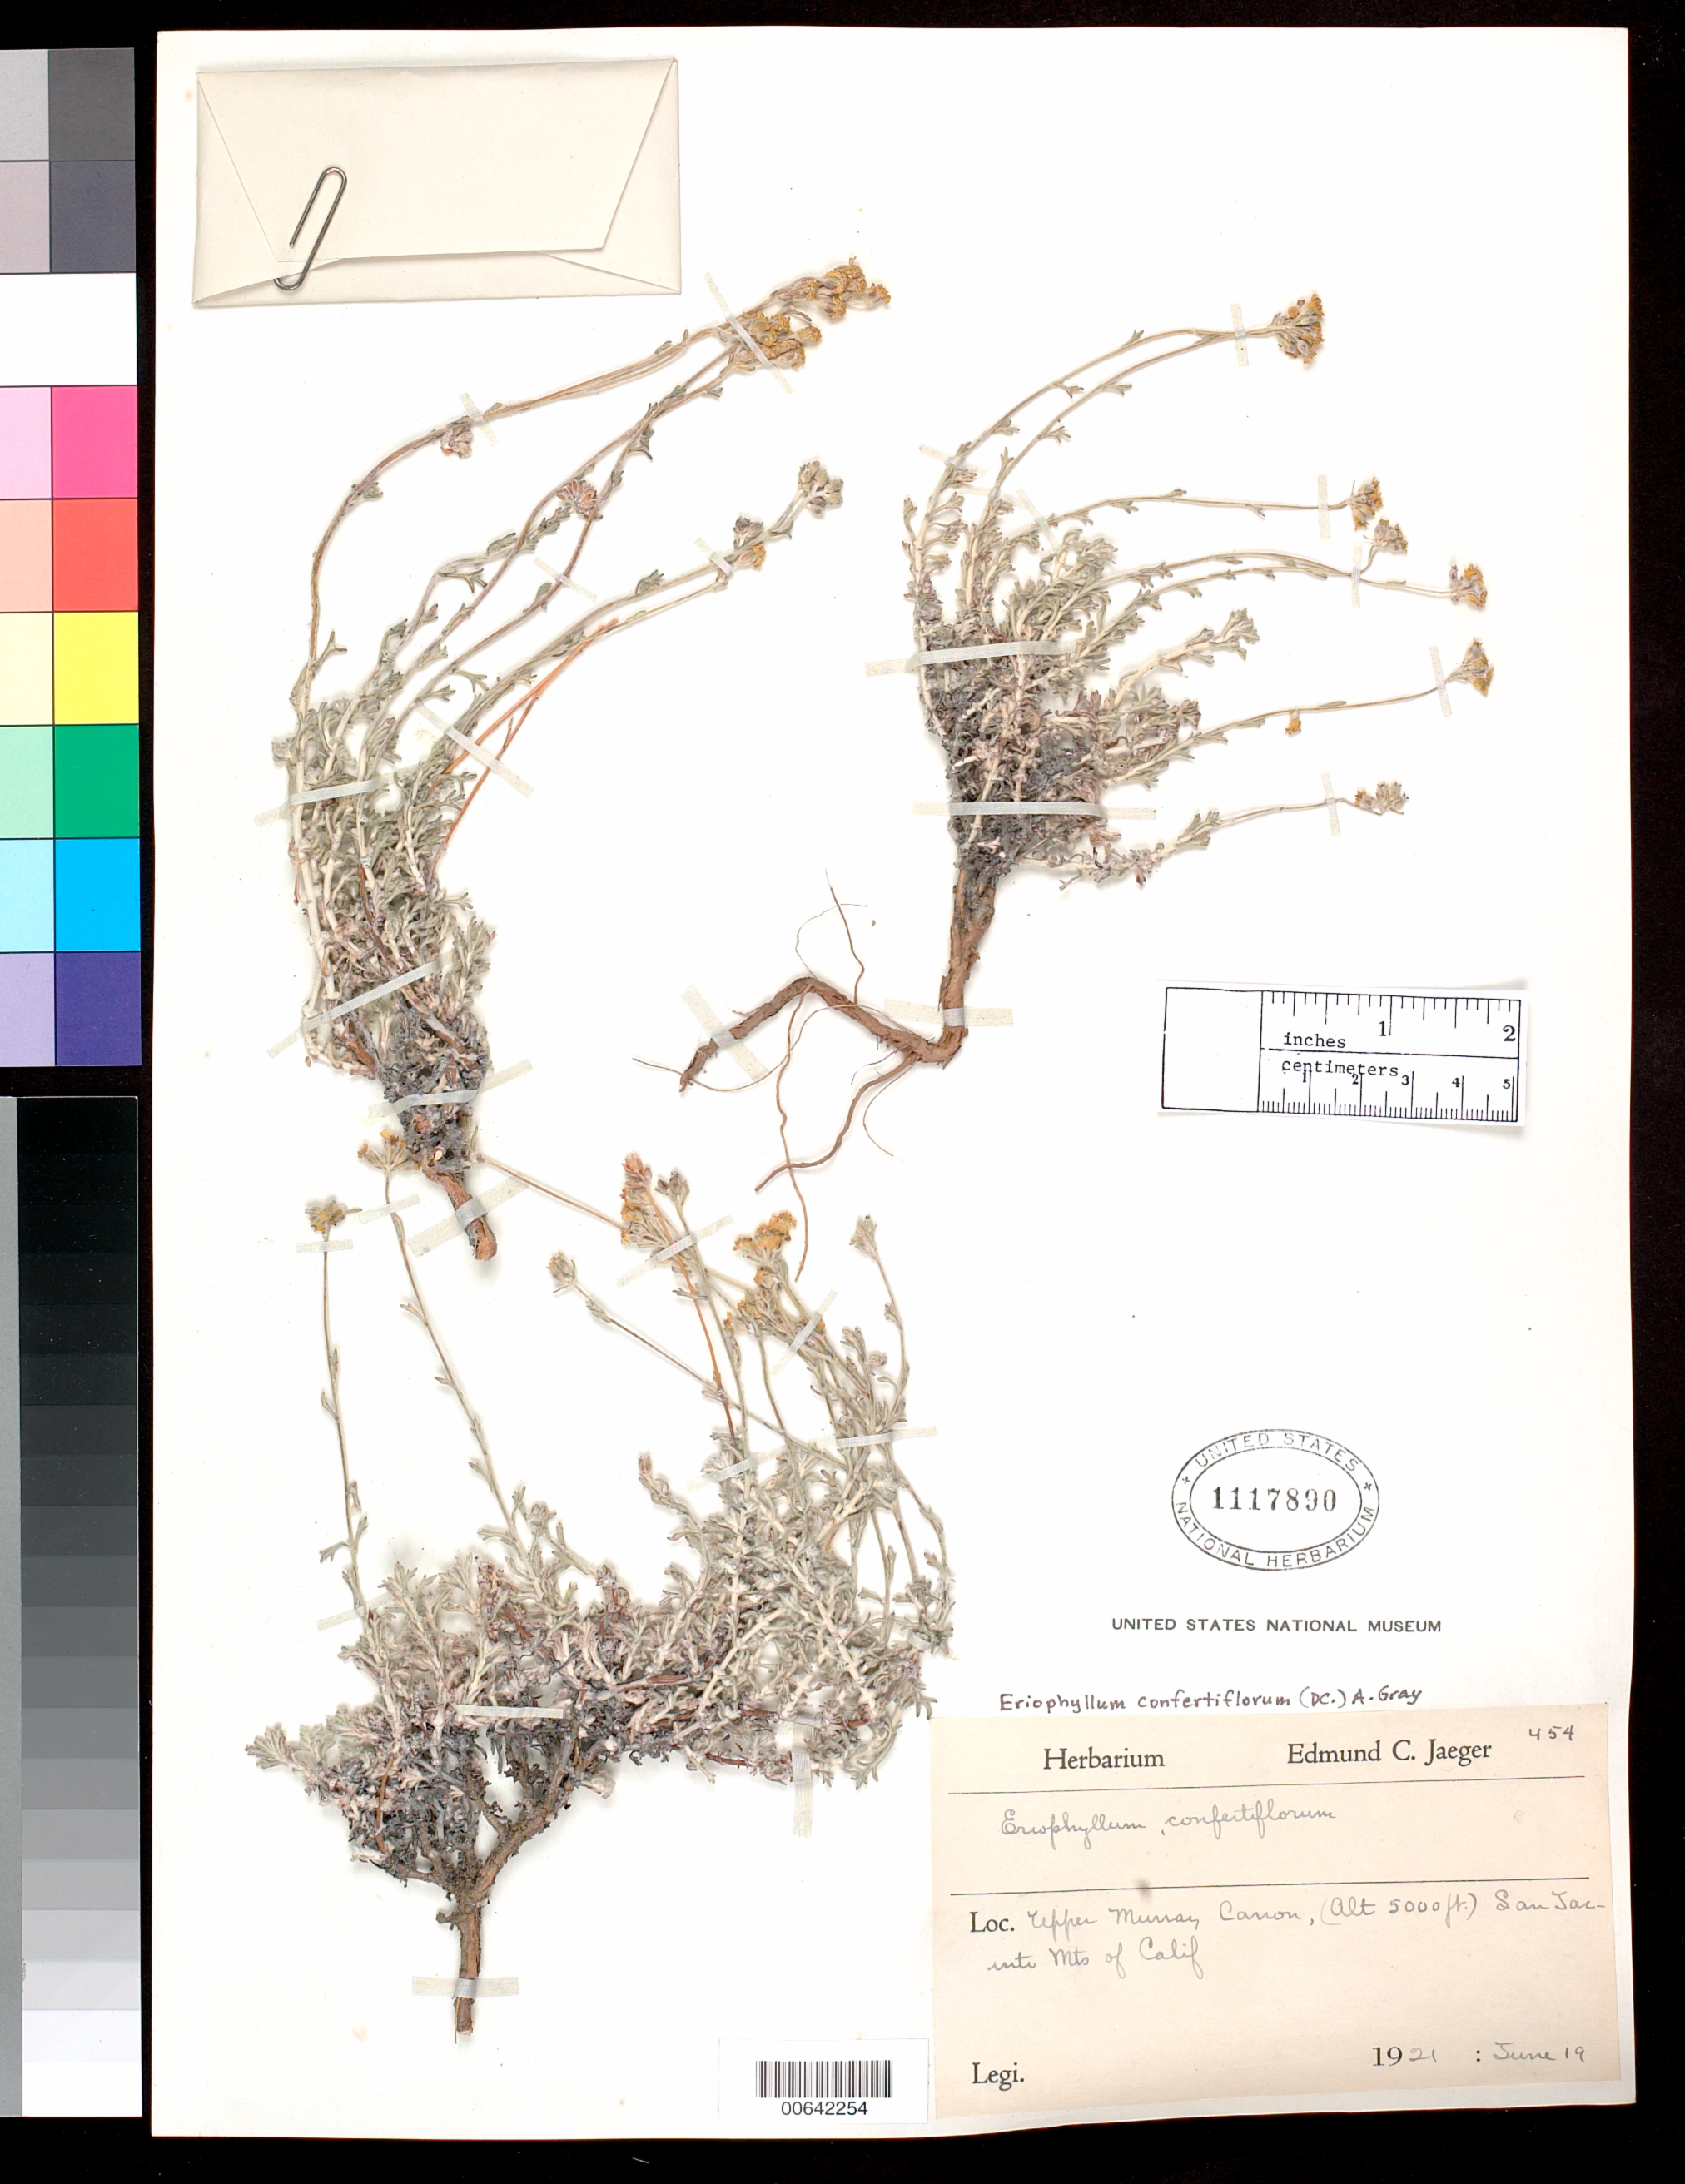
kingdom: Plantae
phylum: Tracheophyta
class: Magnoliopsida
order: Asterales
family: Asteraceae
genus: Eriophyllum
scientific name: Eriophyllum confertiflorum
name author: (DC.) A. Gray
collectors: E. Jaeger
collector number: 454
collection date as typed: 19 Jun 1921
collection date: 1921-06-19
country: United States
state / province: California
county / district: Riverside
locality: Upper Murray Canon, San Jacinto Mts.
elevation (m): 1524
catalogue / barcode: US 1117890